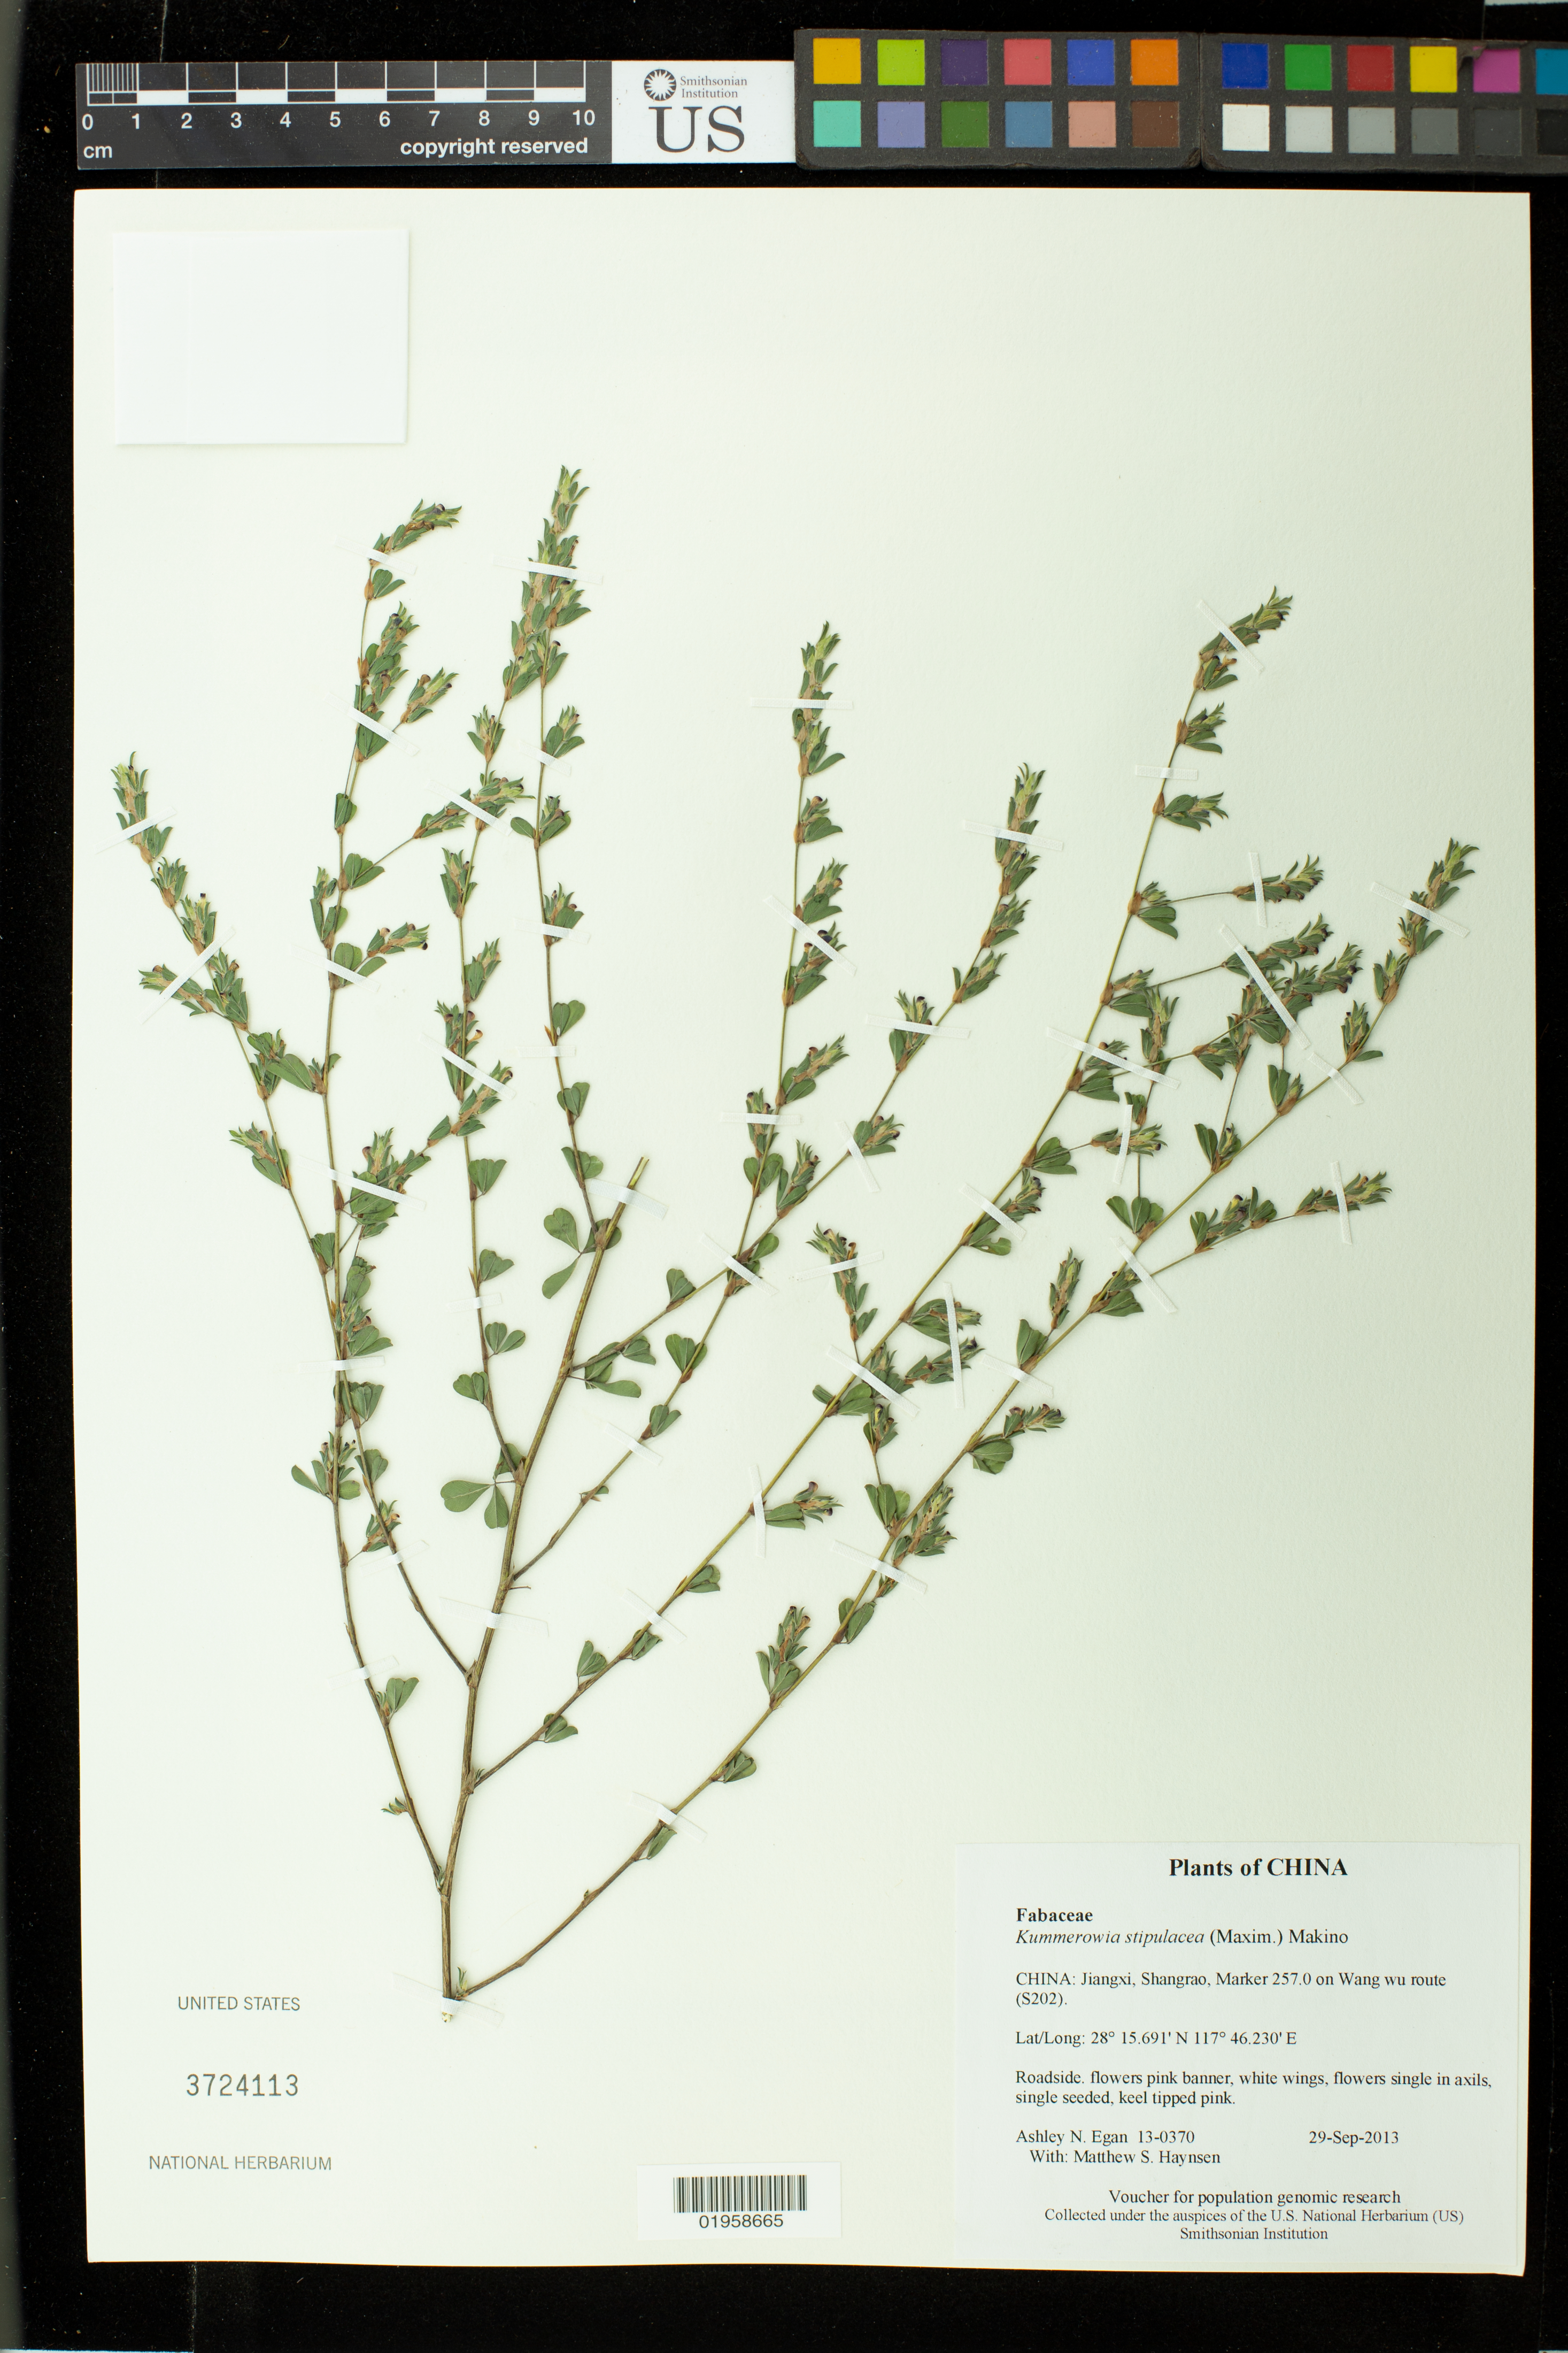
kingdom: Plantae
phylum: Tracheophyta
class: Magnoliopsida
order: Fabales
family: Fabaceae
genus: Kummerowia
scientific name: Kummerowia stipulacea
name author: (Maxim.) Makino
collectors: A. N. Egan & M. Hansen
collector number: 13-0370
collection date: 2013-09-29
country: China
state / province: Jiangxi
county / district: Shangrao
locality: Marker 257.0 on Wang wu route (S202)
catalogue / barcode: US 3724113